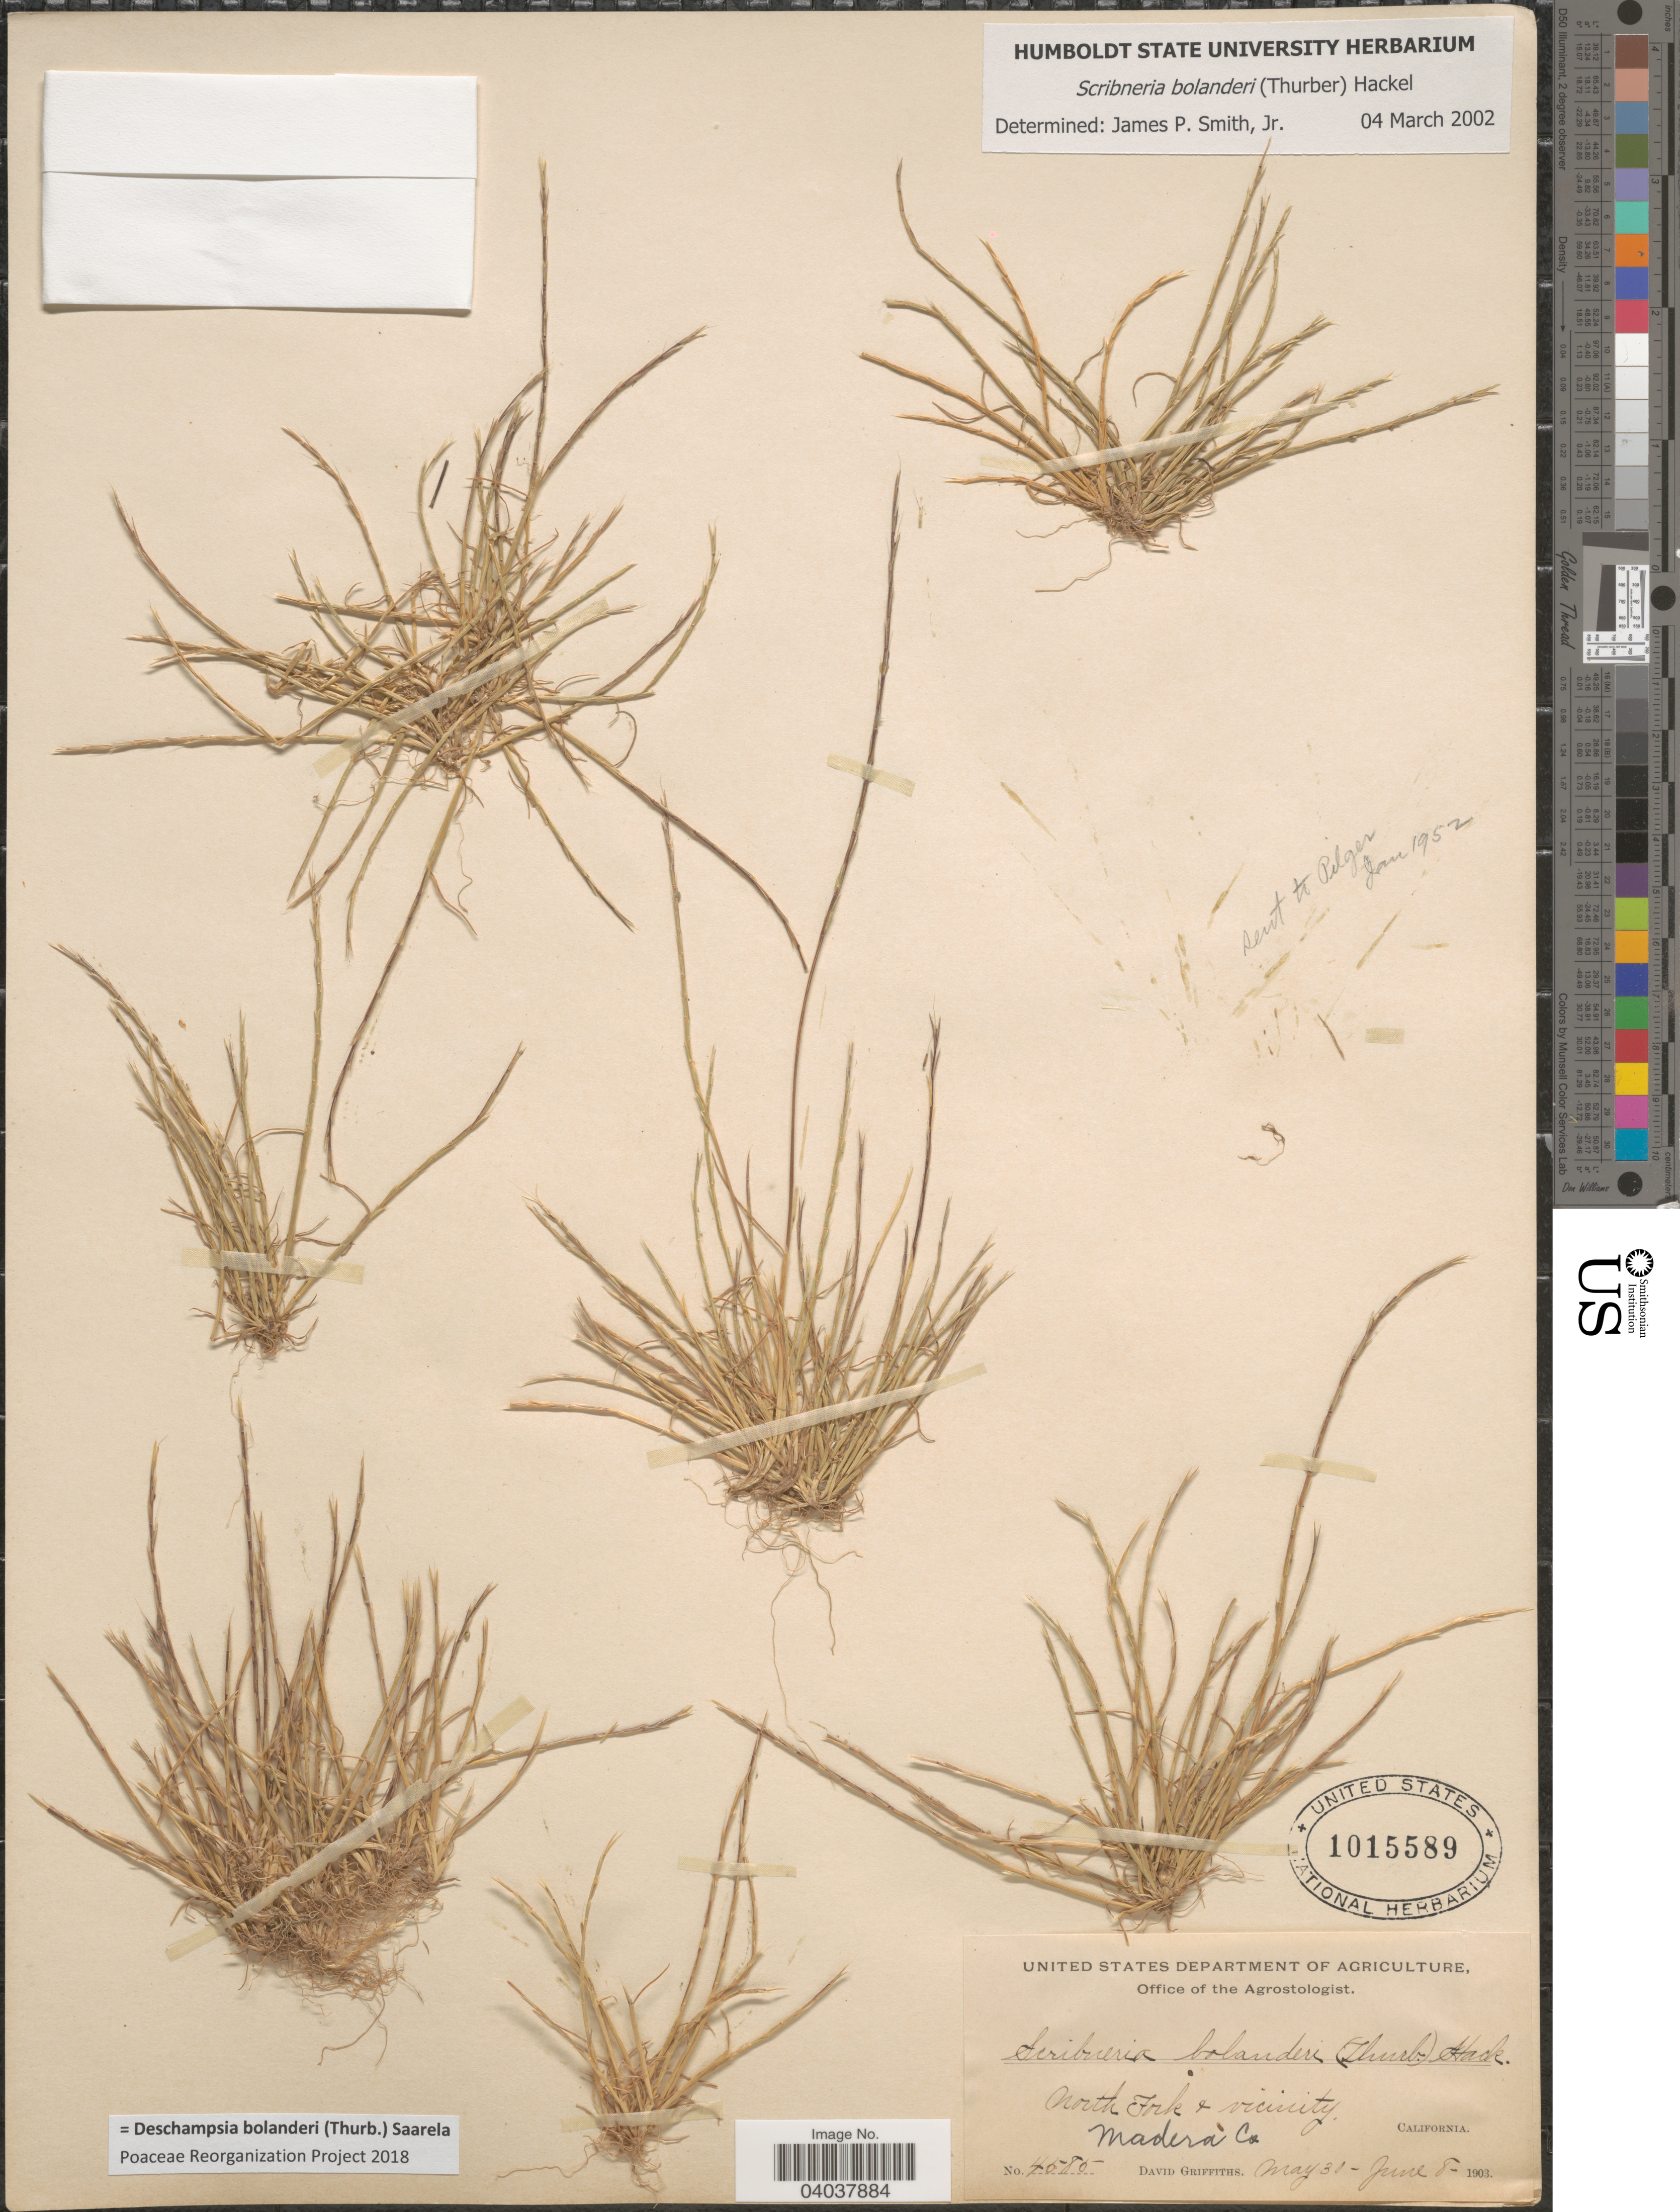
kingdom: Plantae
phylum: Tracheophyta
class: Liliopsida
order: Poales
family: Poaceae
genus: Deschampsia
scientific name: Deschampsia bolanderi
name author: (Thurb.) Saarela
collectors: D. Griffiths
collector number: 4585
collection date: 1903-05-30/1903-06-08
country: United States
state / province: California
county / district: Madera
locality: North Fork & vicinity. Madera Co.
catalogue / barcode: US 1015589